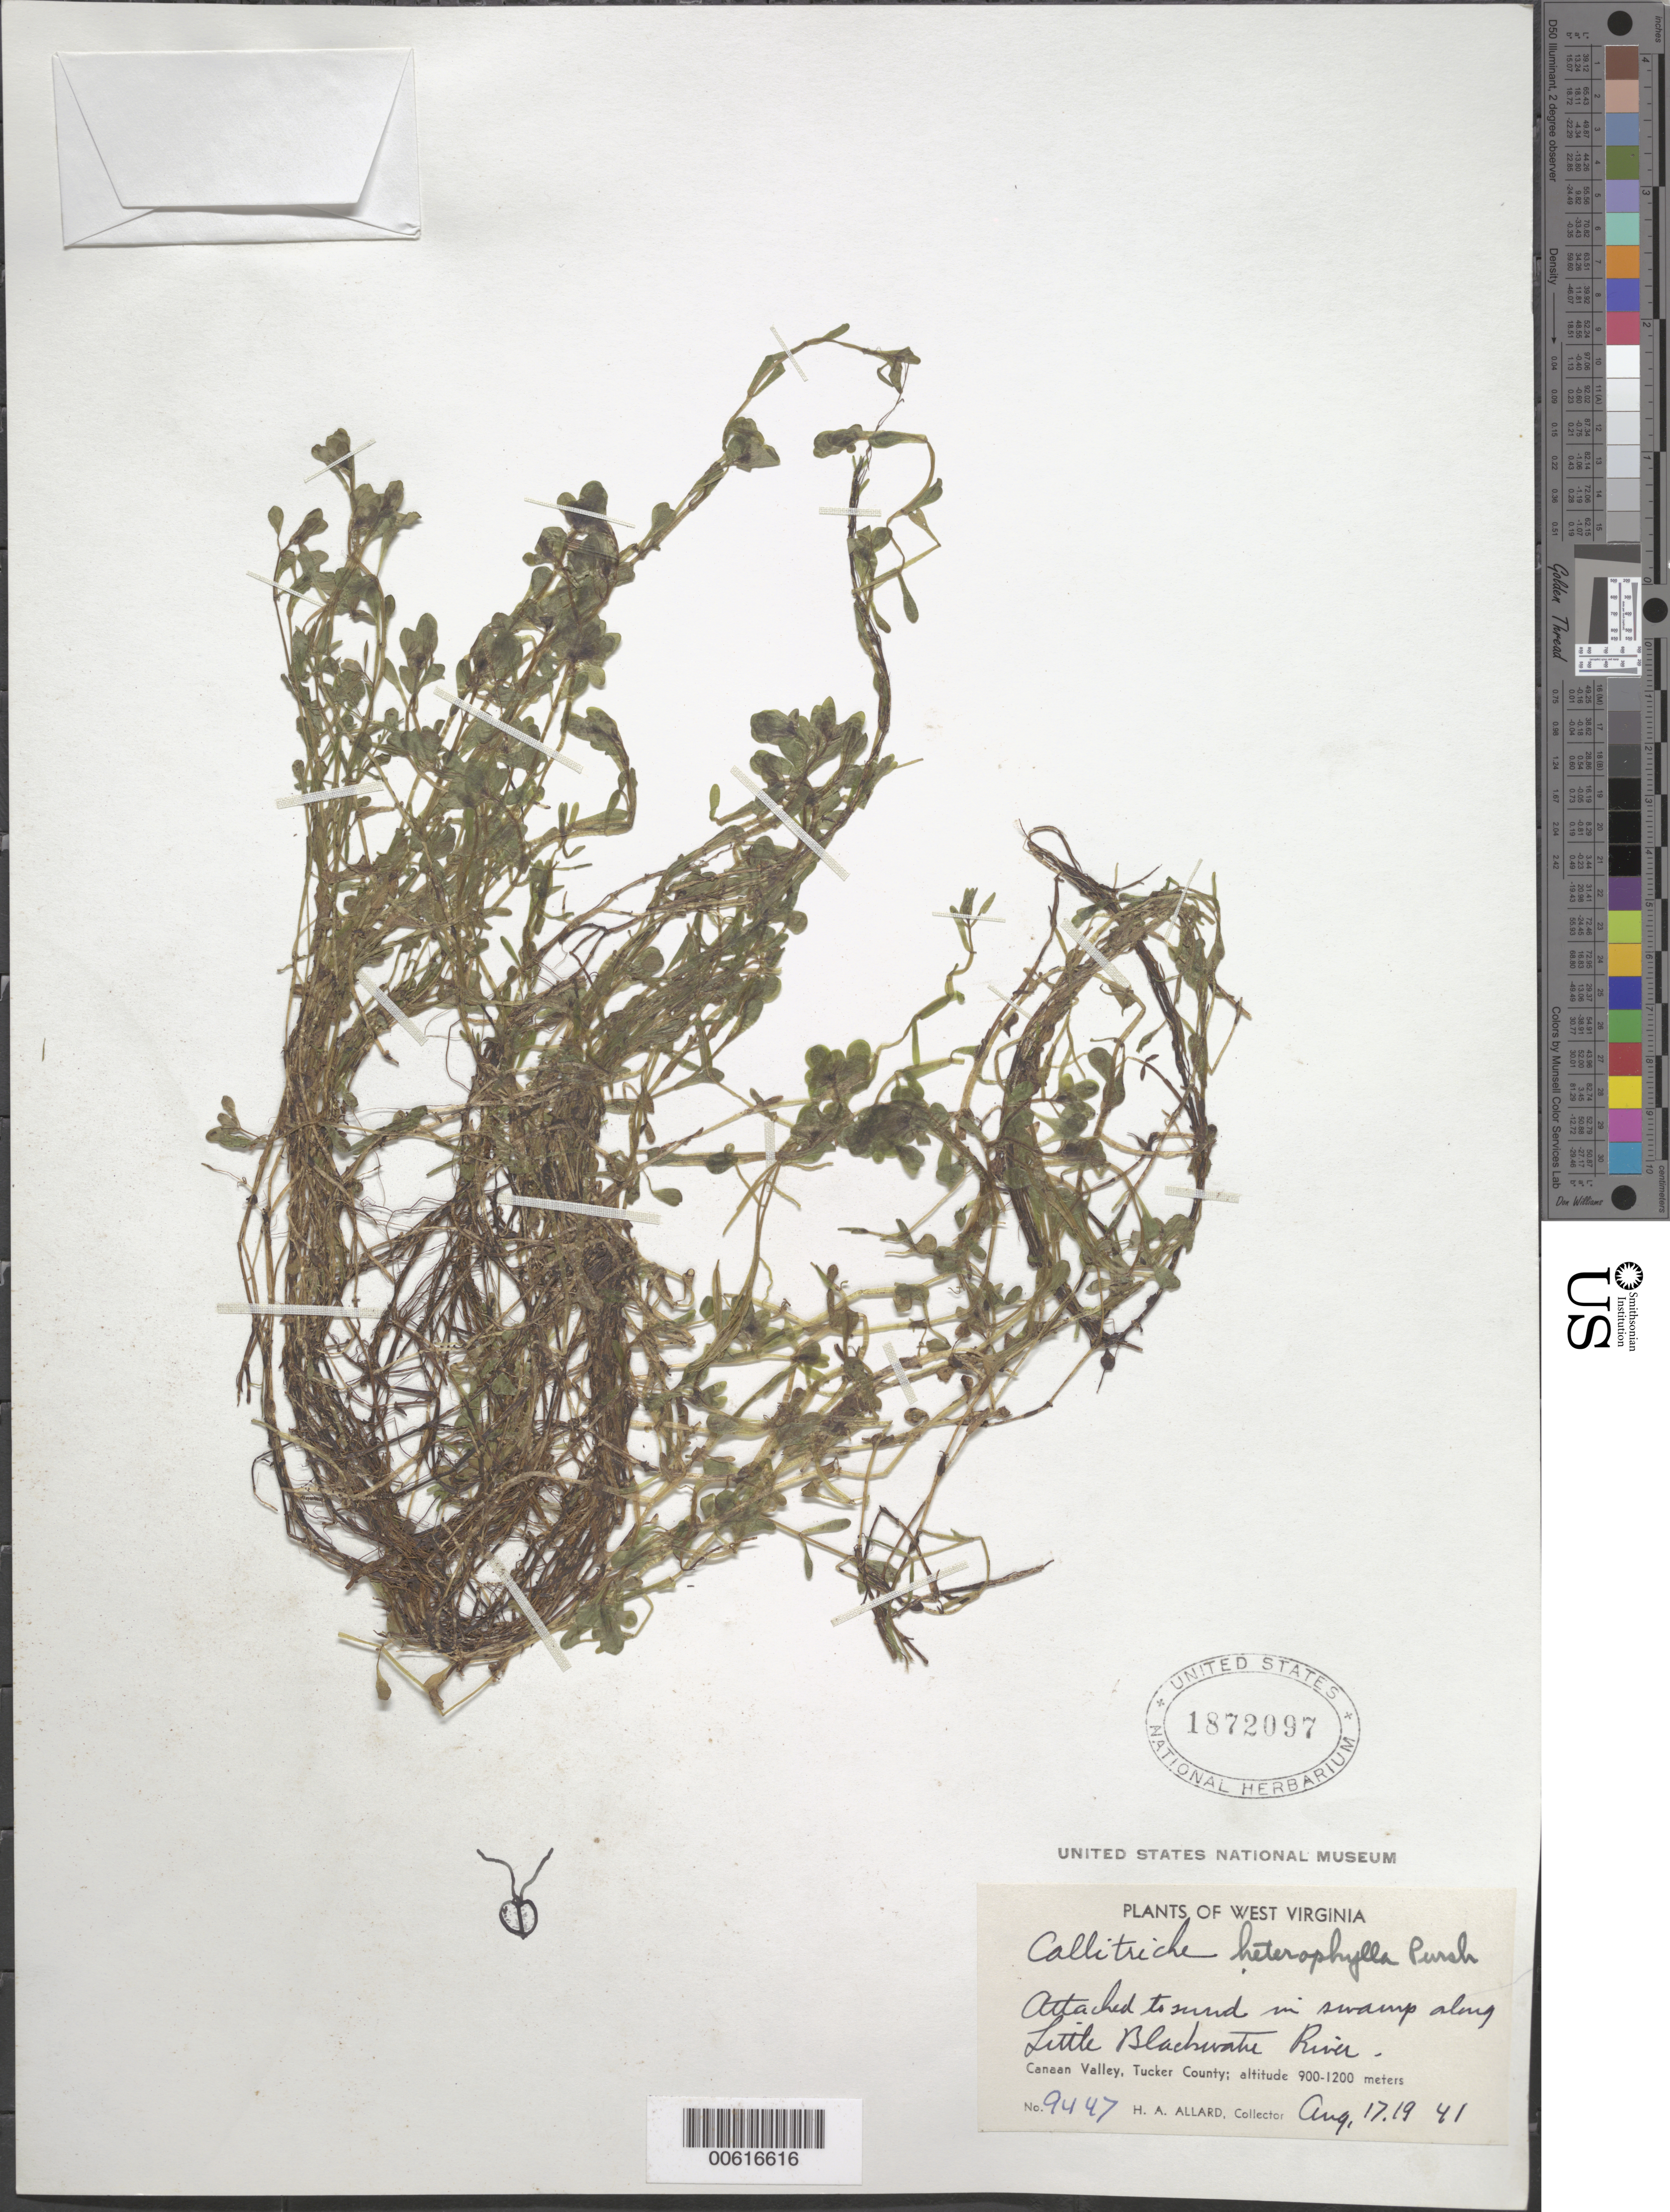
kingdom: Plantae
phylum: Tracheophyta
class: Magnoliopsida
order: Lamiales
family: Plantaginaceae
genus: Callitriche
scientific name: Callitriche heterophylla Pursh emend. Darby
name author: Pursh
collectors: H. A. Allard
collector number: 9447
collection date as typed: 17 Aug 1941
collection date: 1941-08-17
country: United States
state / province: West Virginia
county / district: Tucker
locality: Along Little Blackwater River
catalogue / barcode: US 1872097